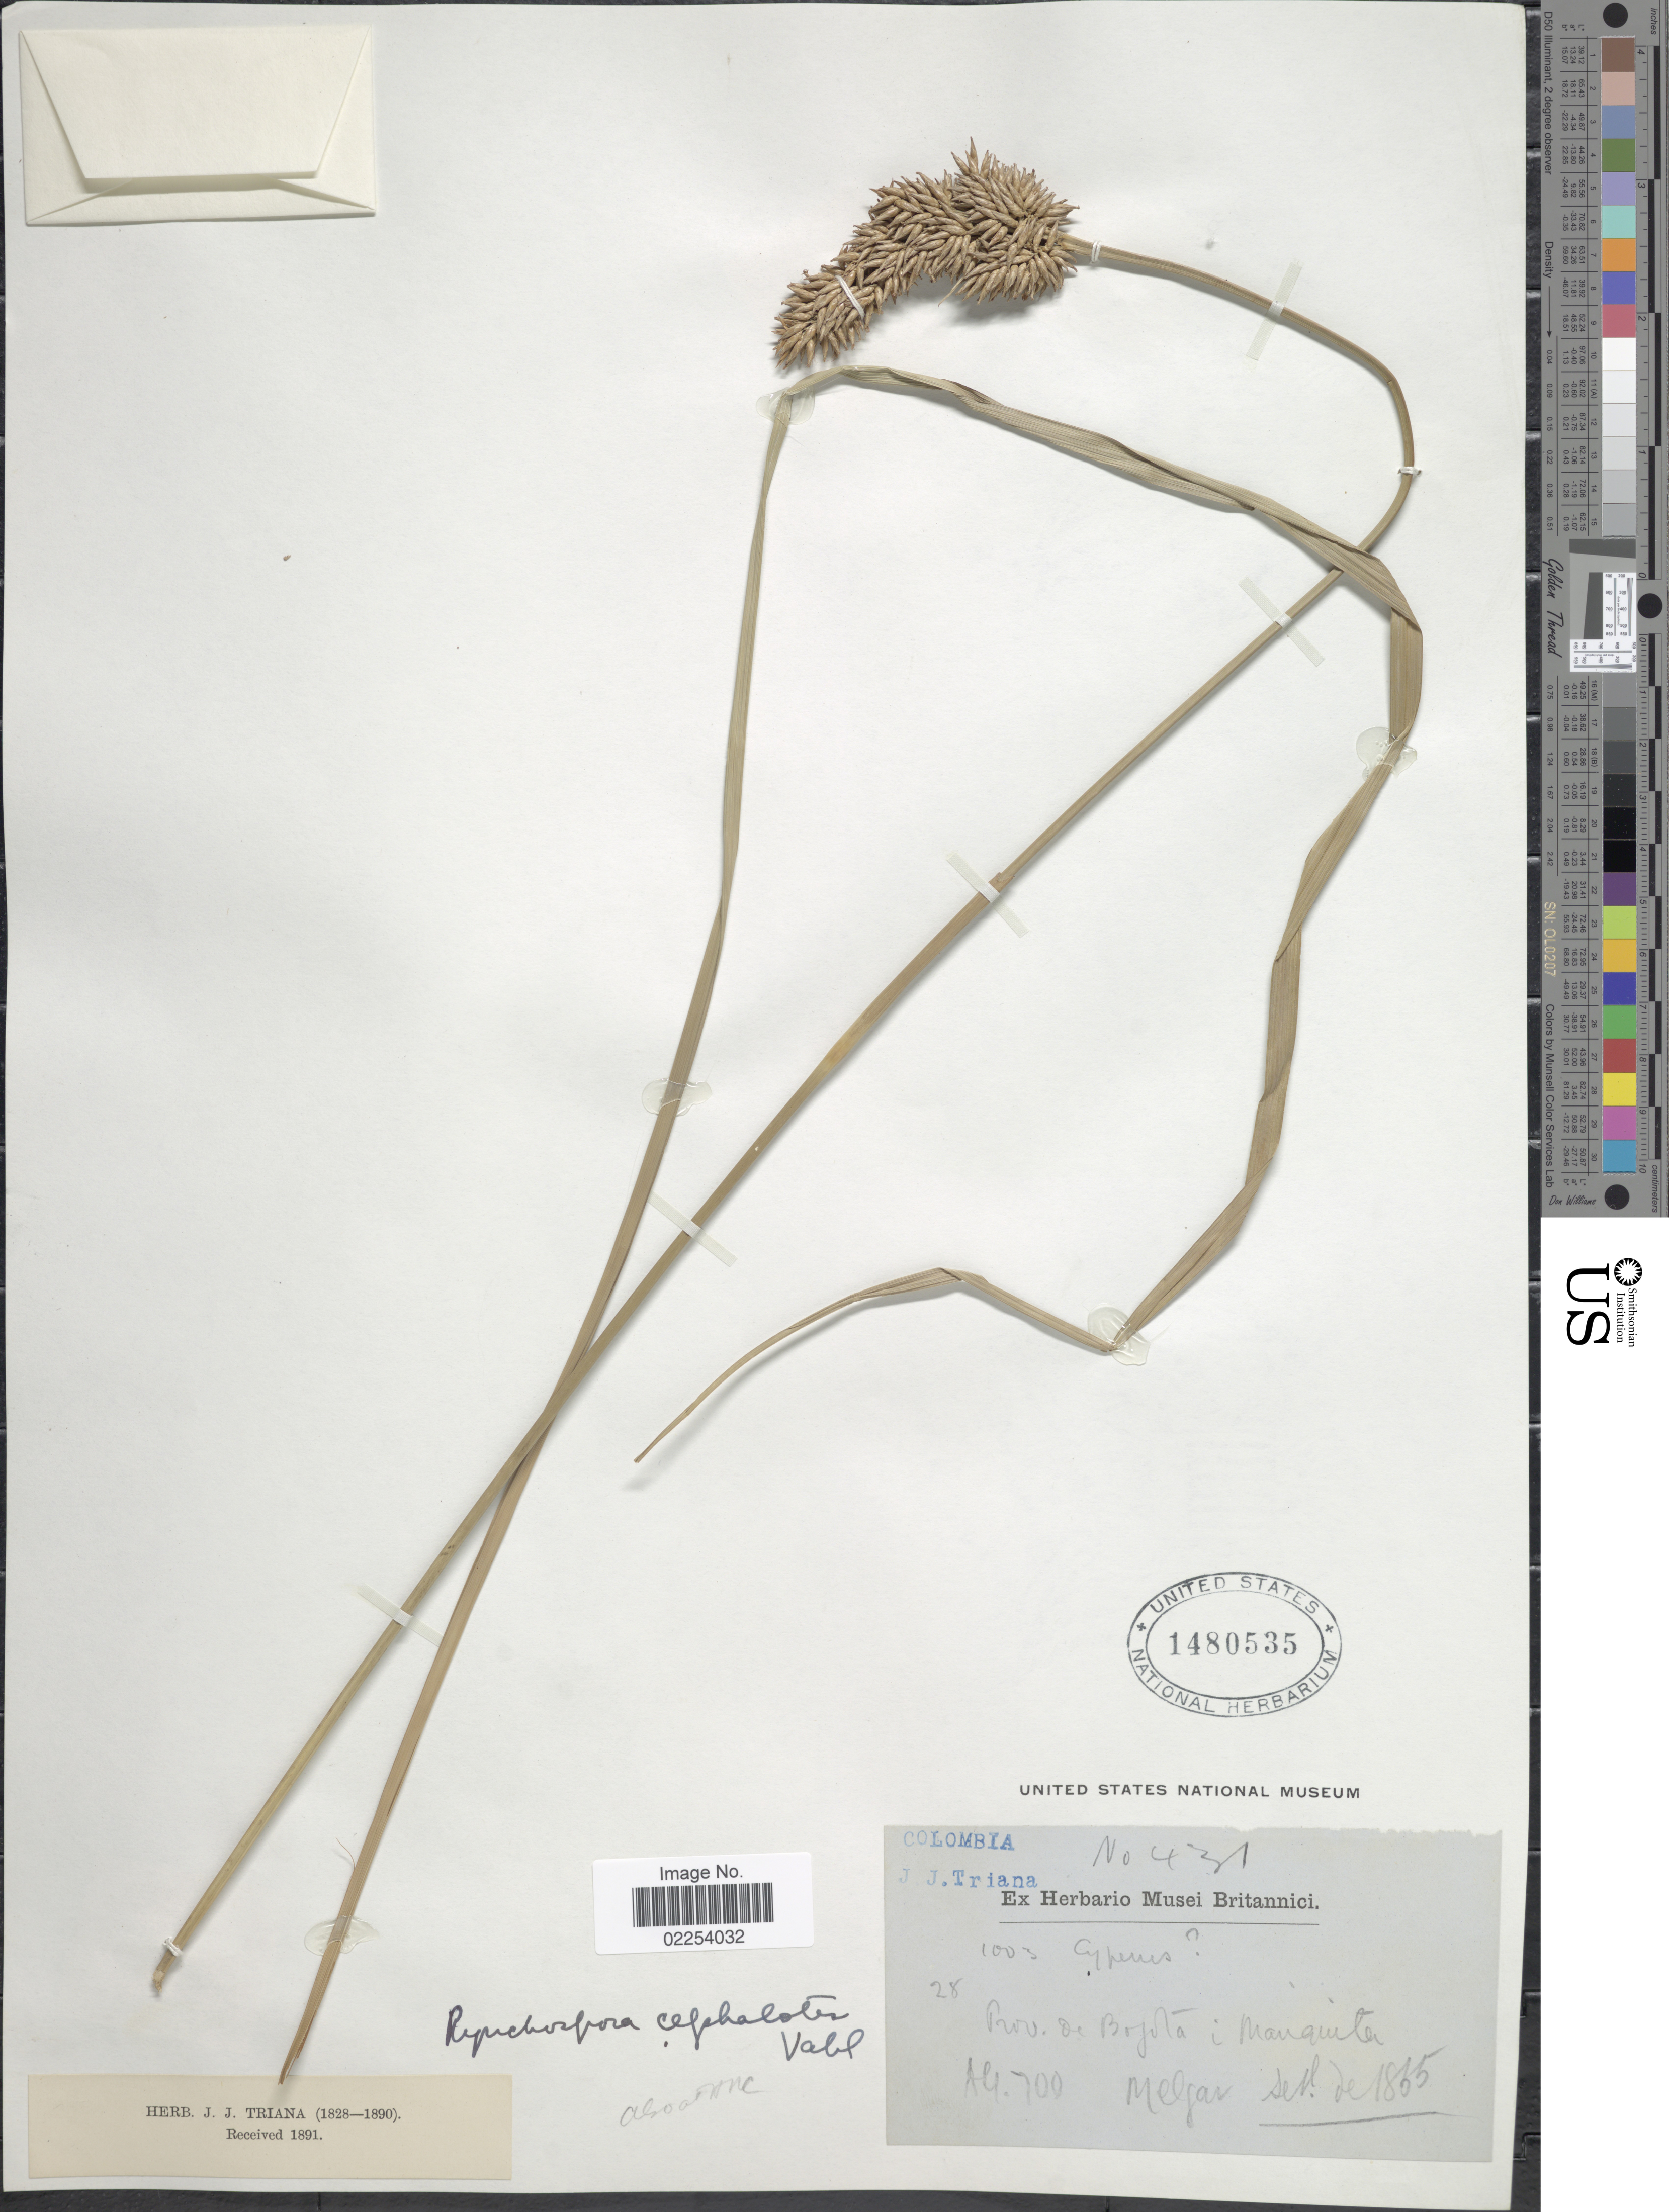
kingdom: Plantae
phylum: Tracheophyta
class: Liliopsida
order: Poales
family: Cyperaceae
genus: Rhynchospora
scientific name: Rhynchospora cephalotes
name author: (L.) Vahl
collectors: J. J. Triana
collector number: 431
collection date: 1855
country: Colombia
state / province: Bogota D.C.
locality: Prov. de Bogota i Manquita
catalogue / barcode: US 1480535